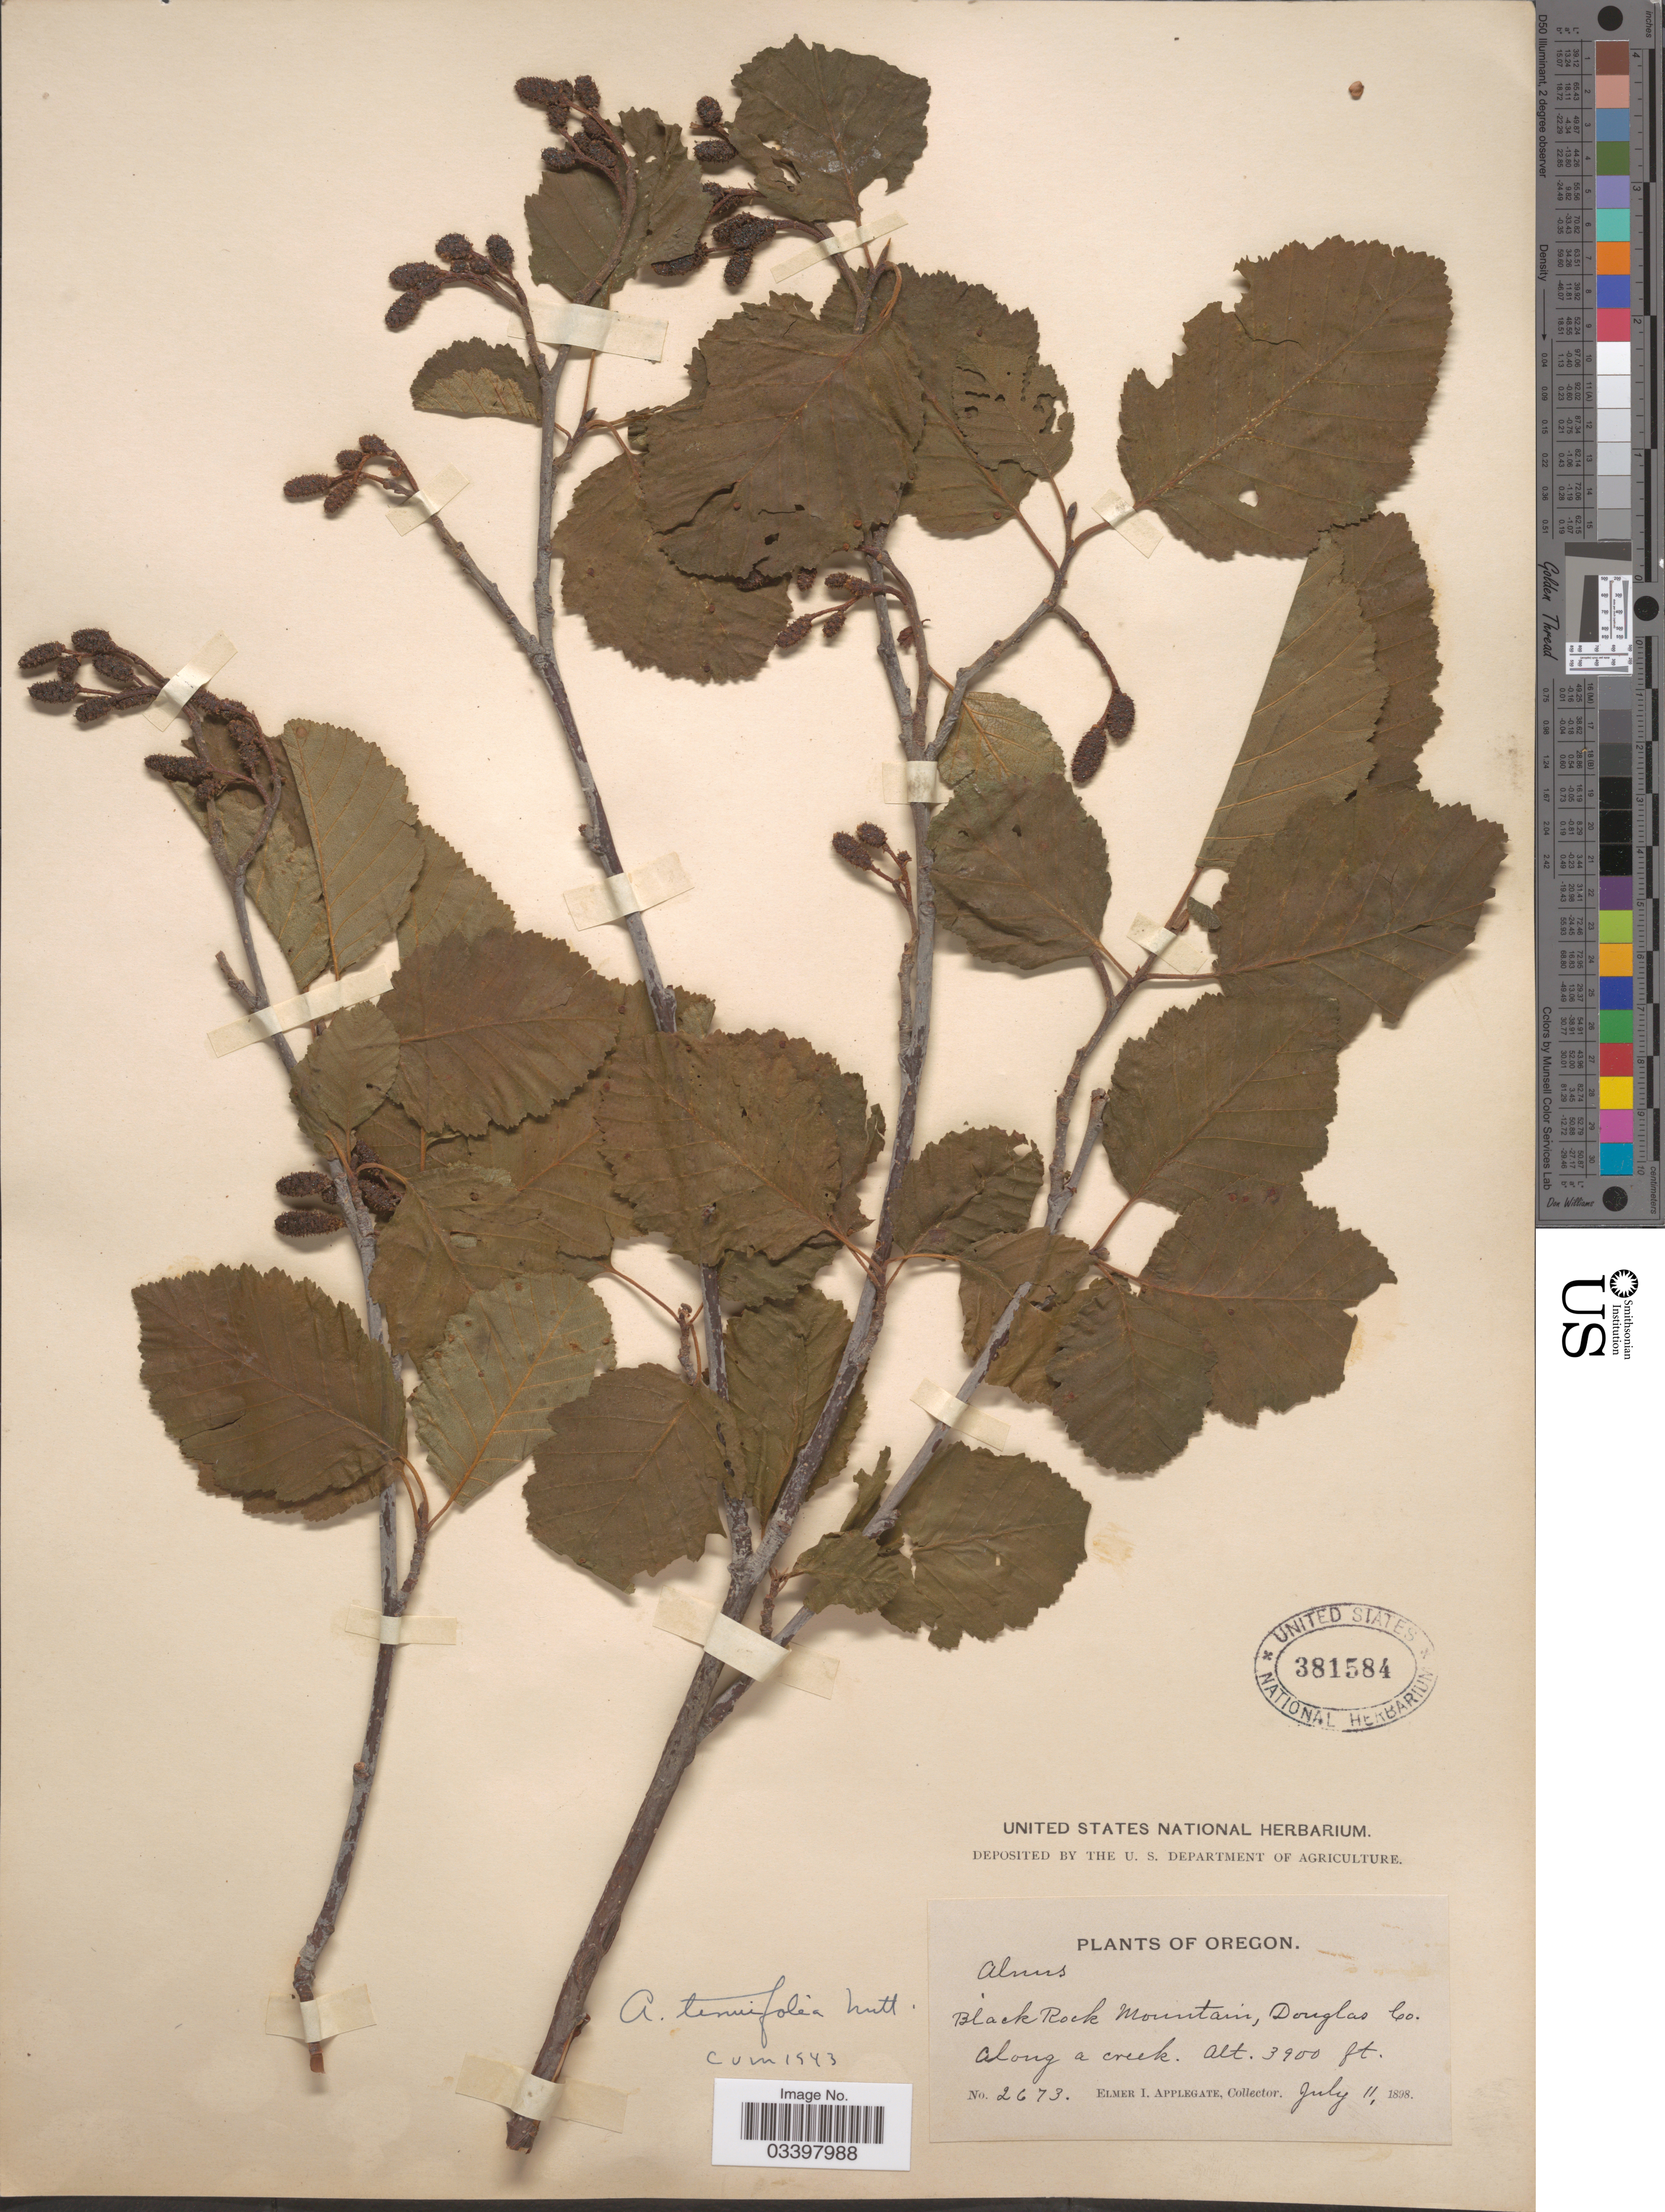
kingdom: Plantae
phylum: Tracheophyta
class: Magnoliopsida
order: Fagales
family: Betulaceae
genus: Alnus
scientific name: Alnus incana subsp. tenuifolia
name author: (Nutt.) Breitung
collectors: E. I. Applegate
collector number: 2673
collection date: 1898-07-11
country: United States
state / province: Oregon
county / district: Douglas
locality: Black Rock Mountain, Douglas Co. Along a creek.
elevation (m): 1189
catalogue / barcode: US 381584